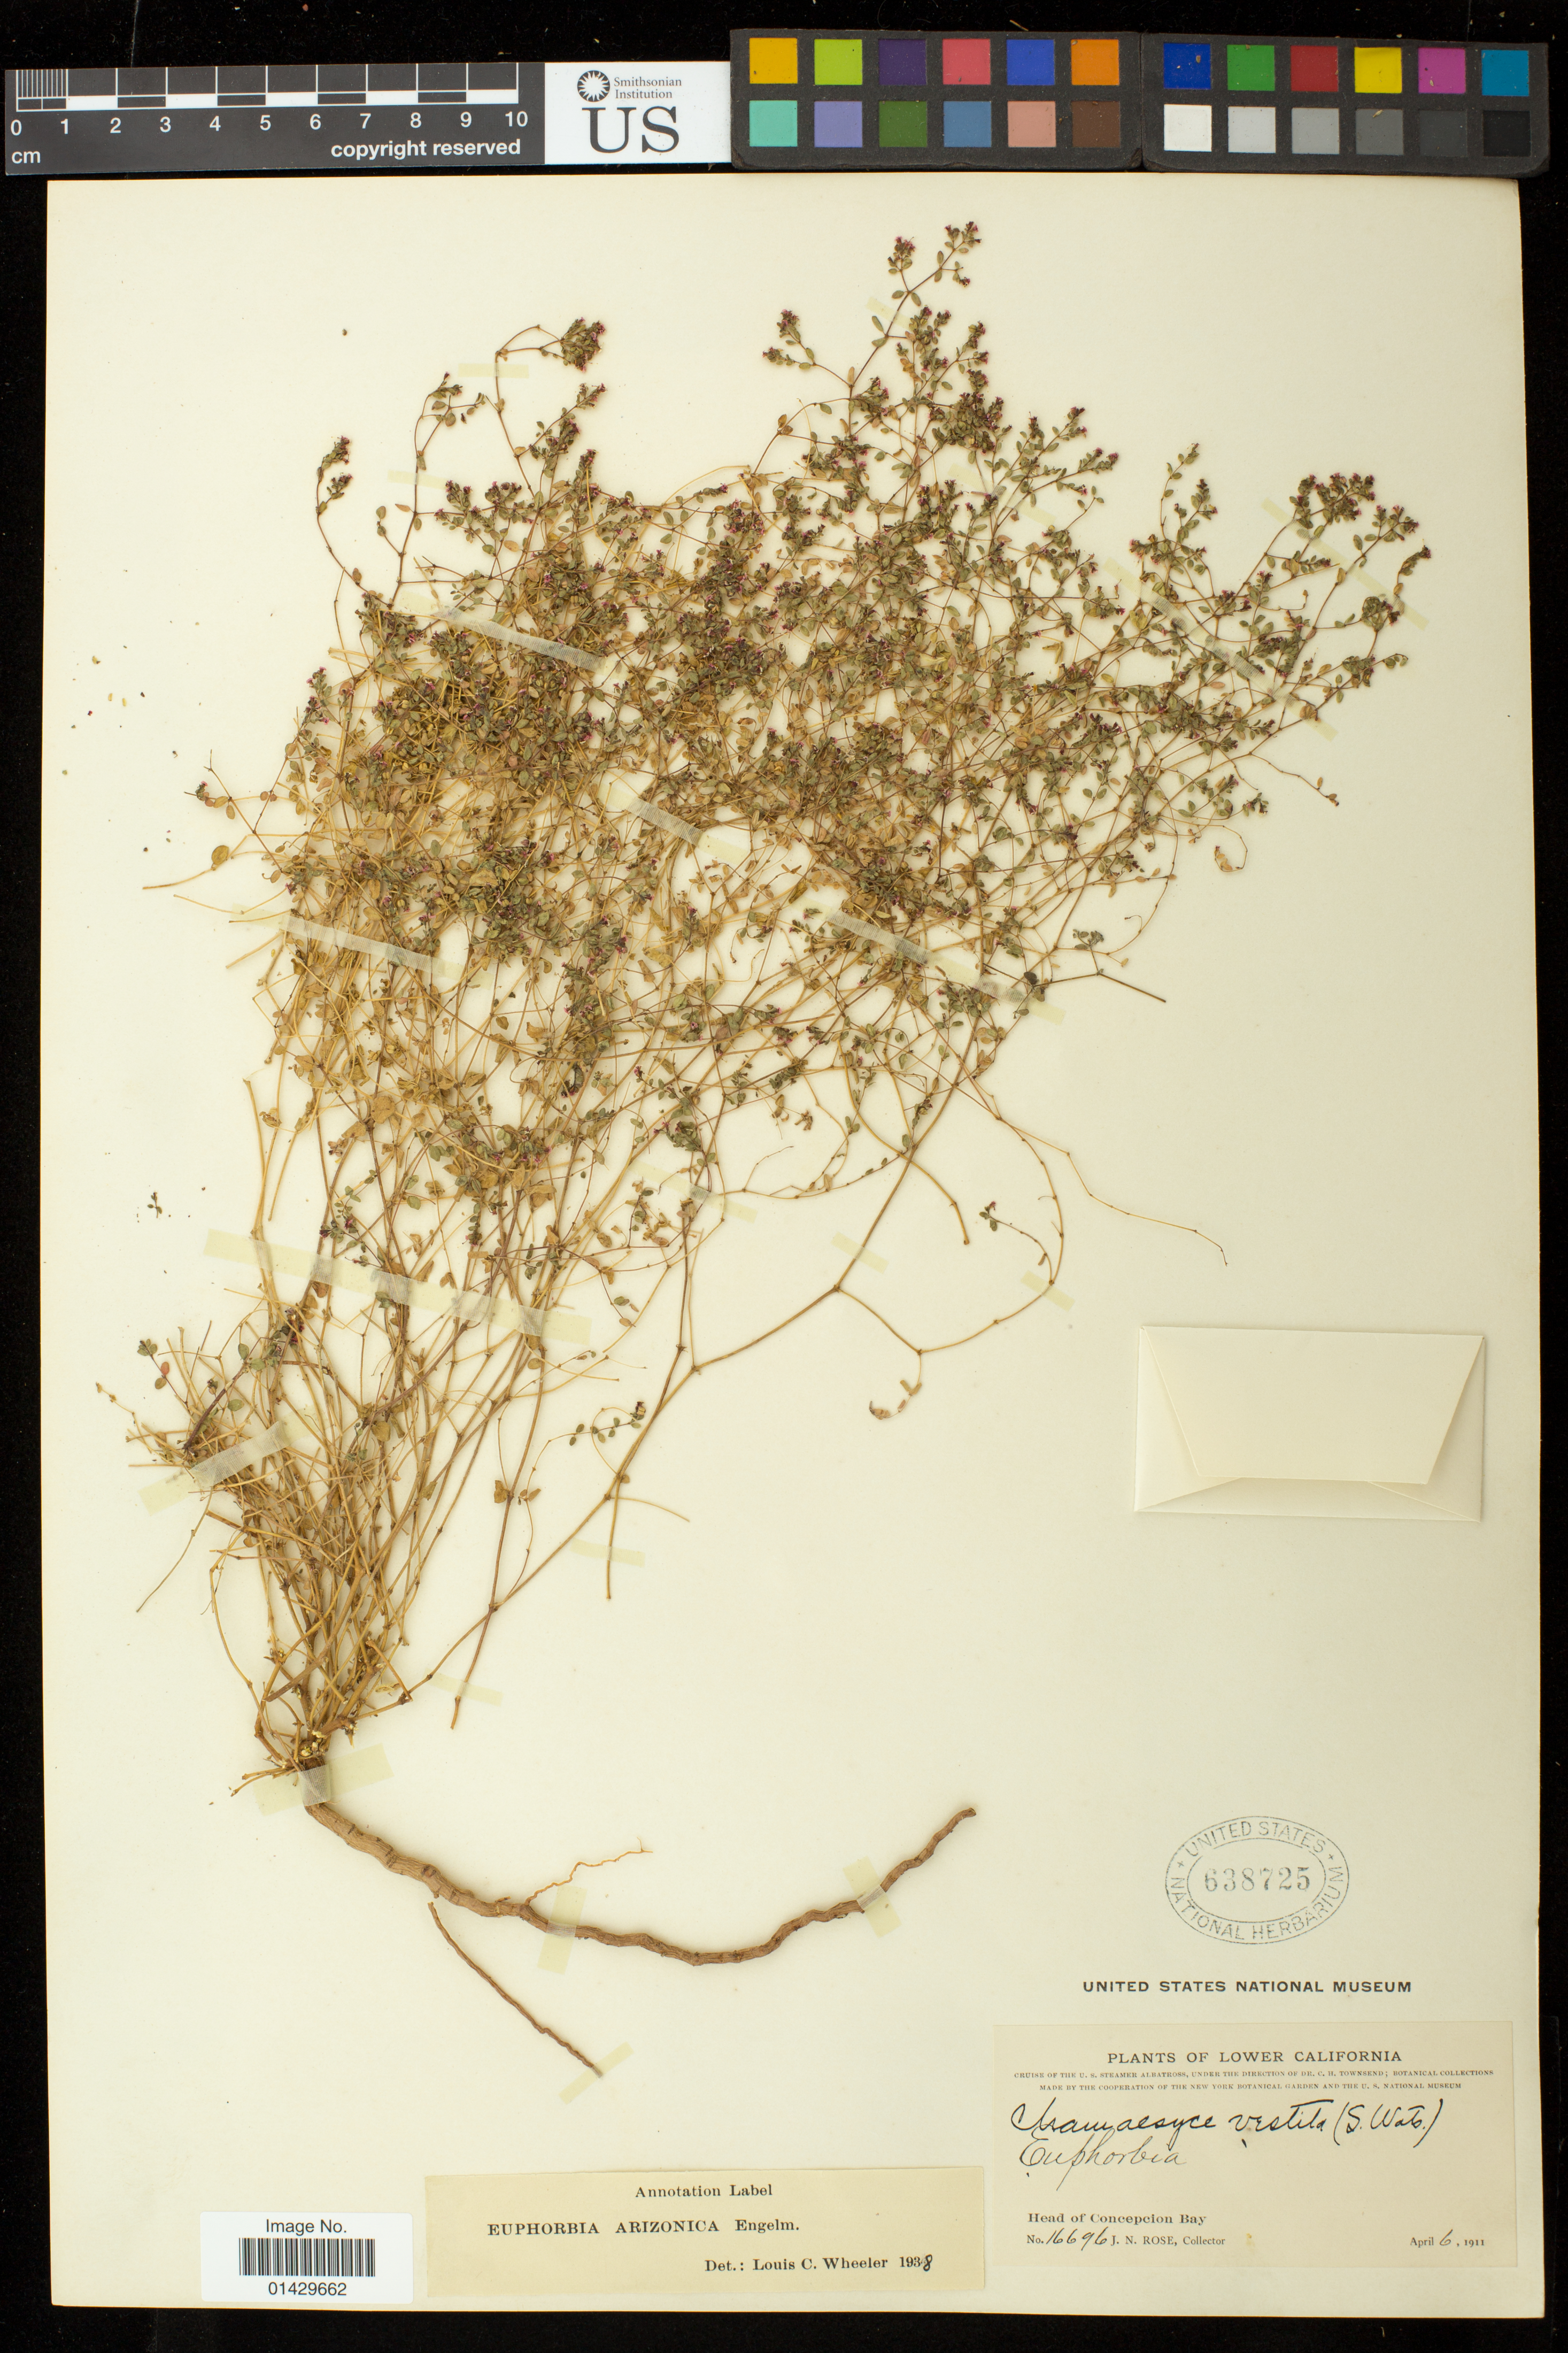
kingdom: Plantae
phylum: Tracheophyta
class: Magnoliopsida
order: Malpighiales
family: Euphorbiaceae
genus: Euphorbia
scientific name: Euphorbia arizonica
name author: Engelm.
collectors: J. N. Rose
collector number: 16696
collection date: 1911-04-06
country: Mexico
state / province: Baja California Sur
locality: Head of Concepcion Bay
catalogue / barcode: US 638725